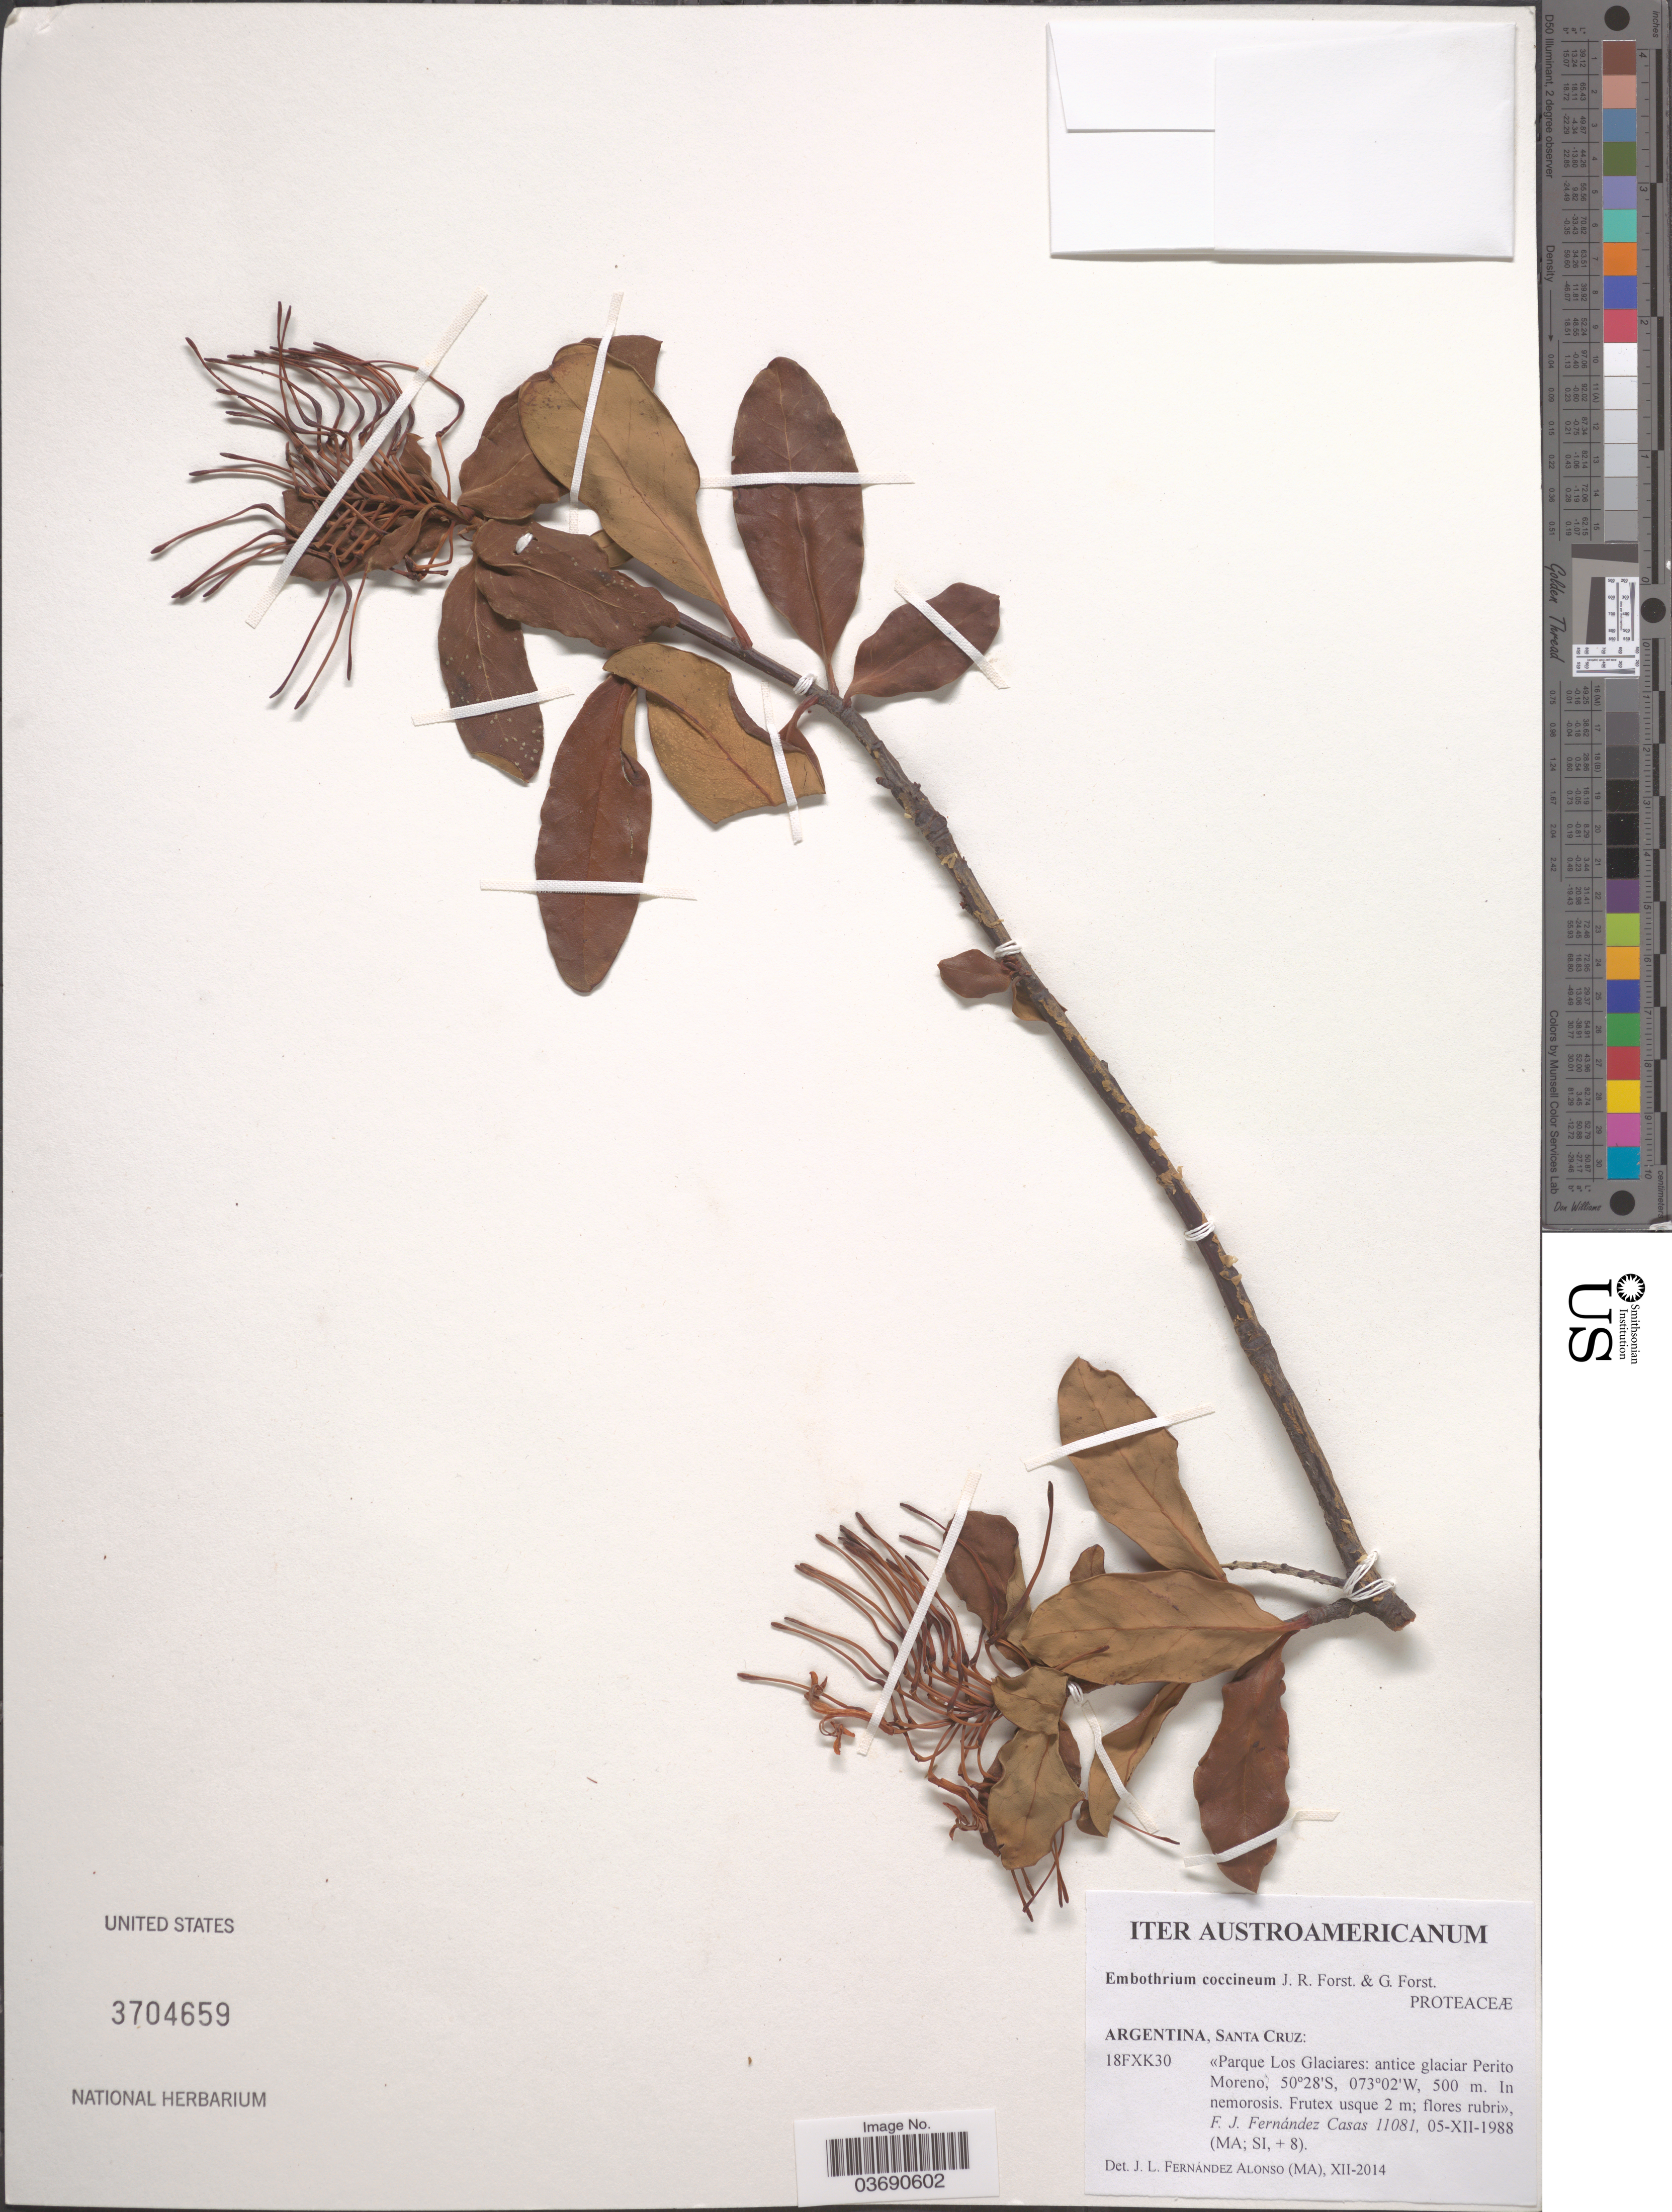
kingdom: Plantae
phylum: Tracheophyta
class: Magnoliopsida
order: Proteales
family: Proteaceae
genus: Embothrium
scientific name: Embothrium coccineum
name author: J.R. Forst. & G. Forst.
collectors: F. Fernández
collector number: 11081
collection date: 1988-12-05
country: Argentina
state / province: Santa Cruz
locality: «Parque Los Glaciares: antice glaciar Perito Moreno.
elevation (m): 500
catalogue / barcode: US 3704659